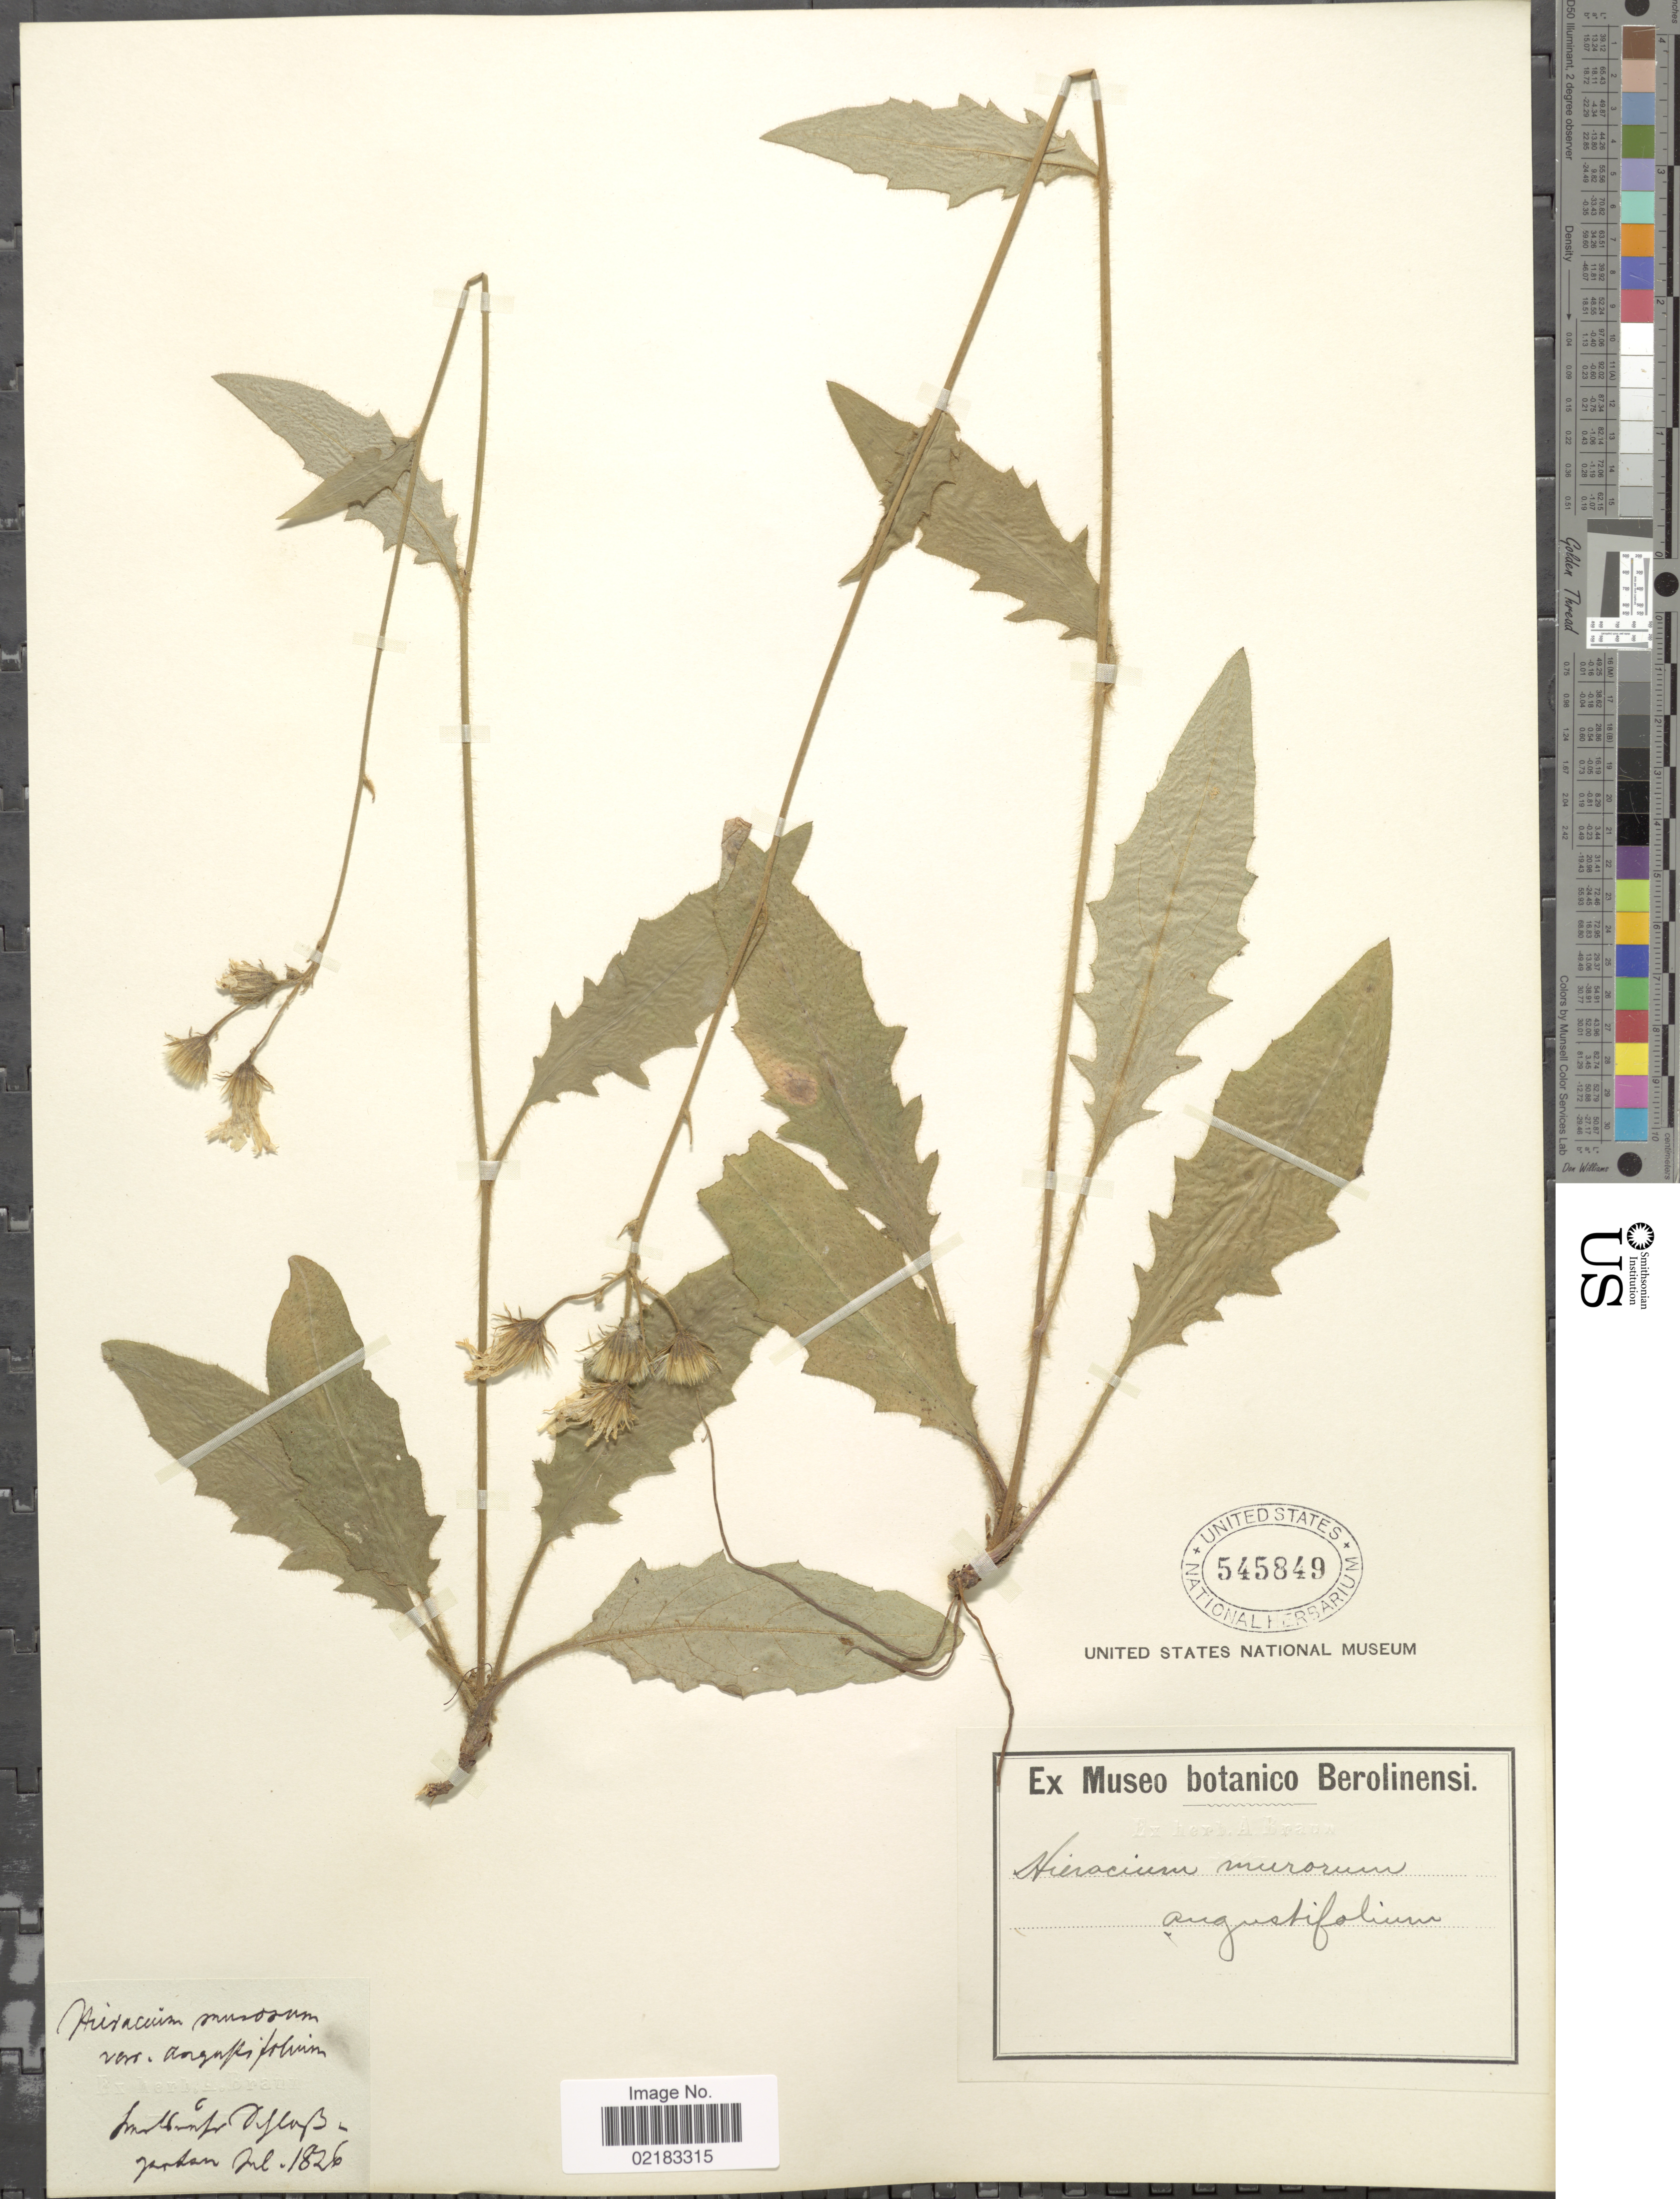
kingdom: Plantae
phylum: Tracheophyta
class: Magnoliopsida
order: Asterales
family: Asteraceae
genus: Hieracium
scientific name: Hieracium murorum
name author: L.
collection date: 1826-07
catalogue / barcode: US 545849